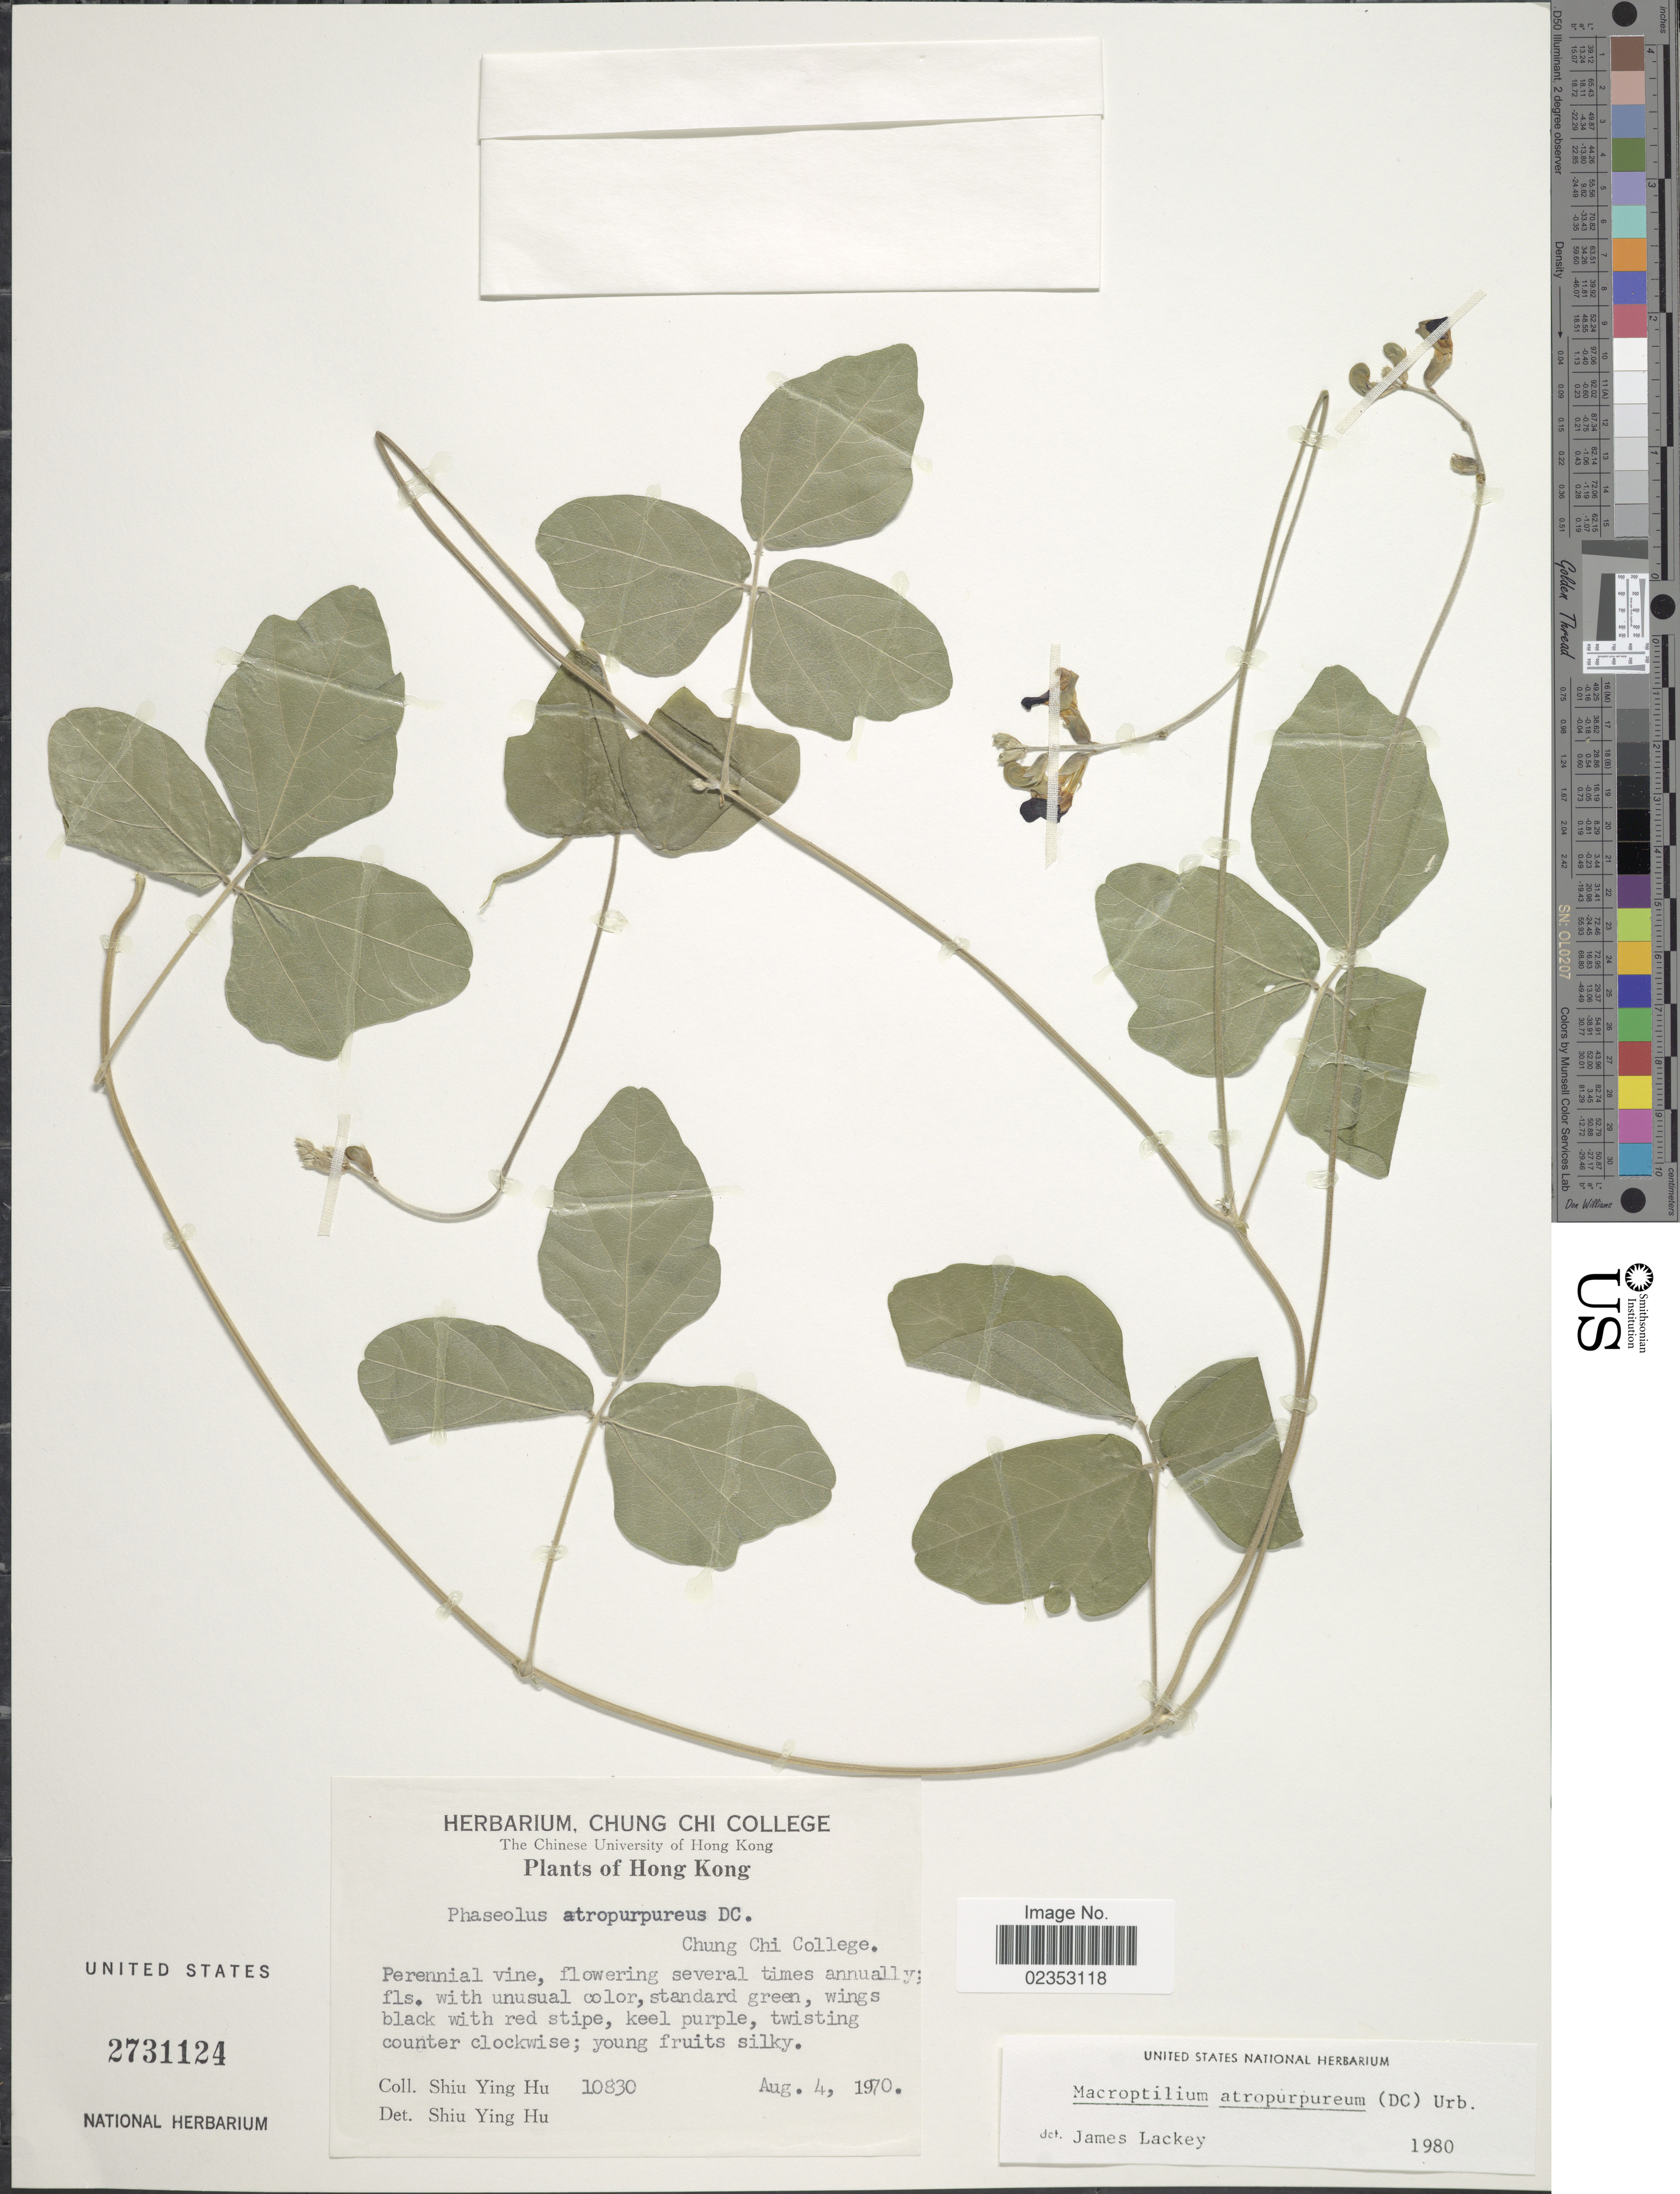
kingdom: Plantae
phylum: Tracheophyta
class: Magnoliopsida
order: Fabales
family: Fabaceae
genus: Macroptilium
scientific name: Macroptilium atropurpureum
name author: (DC.) Urb.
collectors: S. Y. Hu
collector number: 10830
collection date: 1970-08-04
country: China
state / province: Hong Kong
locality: Chung Chi College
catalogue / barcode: US 2731124